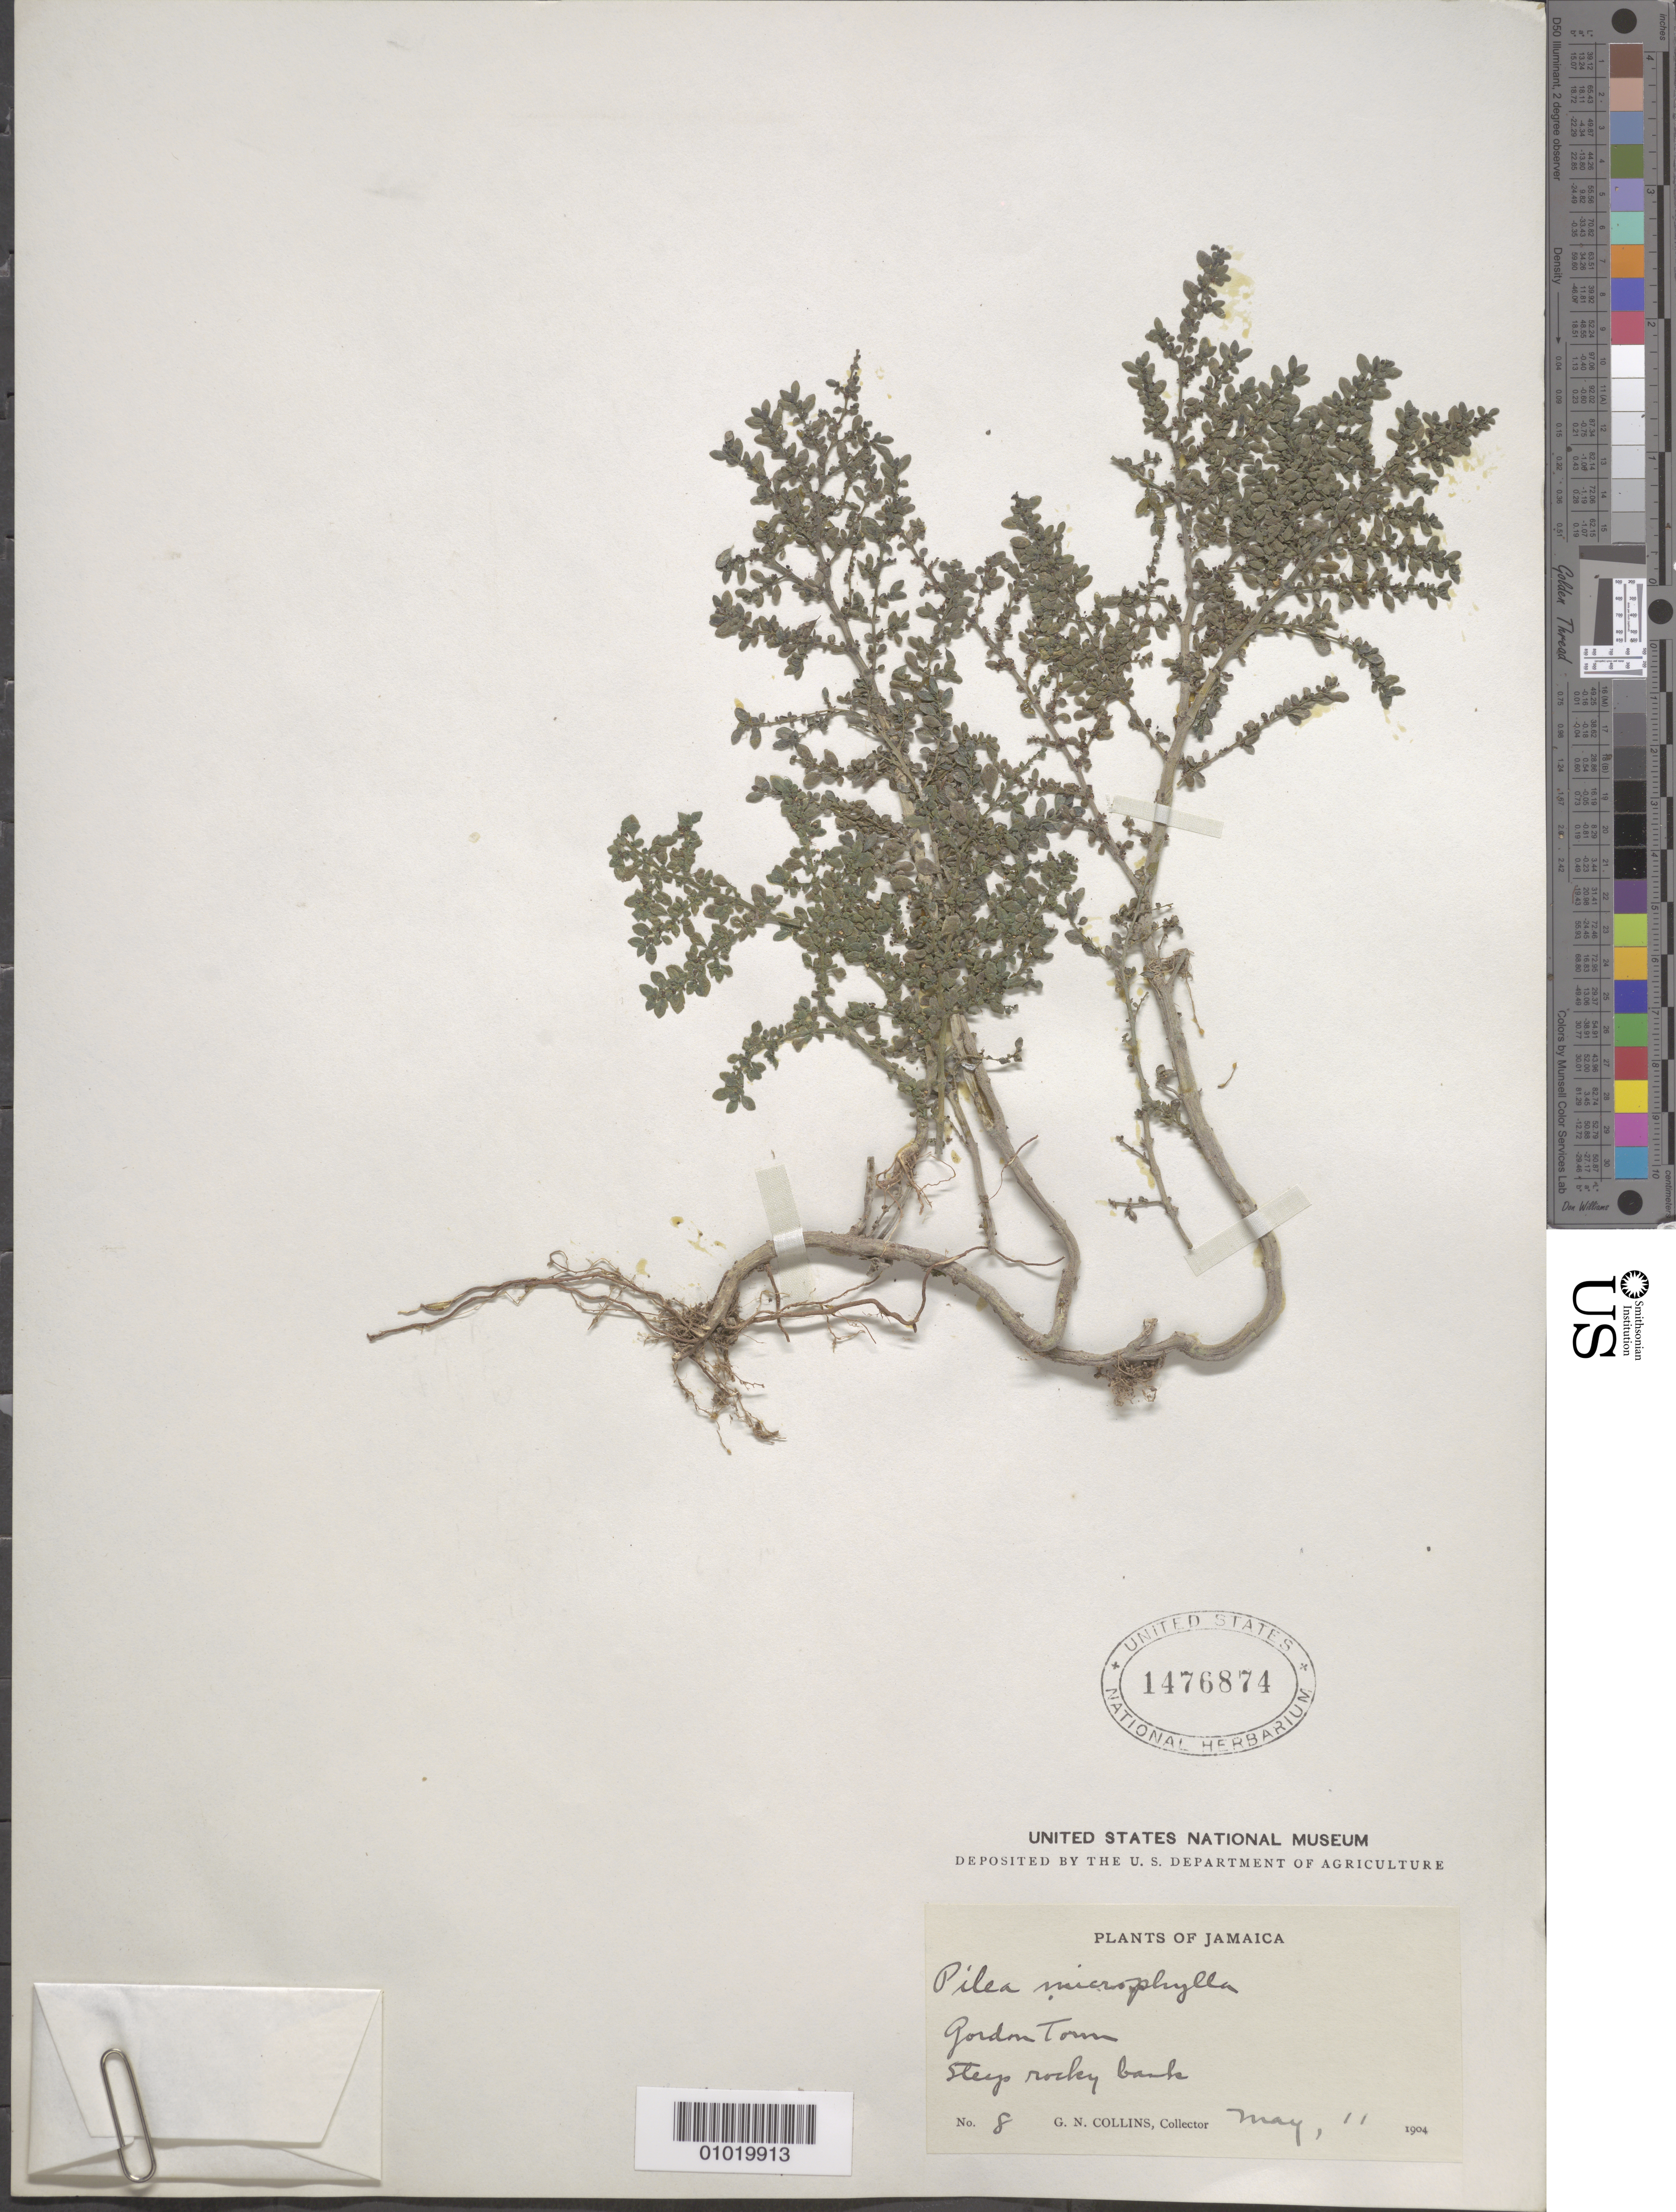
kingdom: Plantae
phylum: Tracheophyta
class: Magnoliopsida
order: Rosales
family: Urticaceae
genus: Pilea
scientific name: Pilea microphylla var. microphylla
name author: (L.) Liebm.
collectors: G. Collins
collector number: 8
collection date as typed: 11 May 1904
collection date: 1904-05-11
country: Jamaica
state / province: Saint Andrew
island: Jamaica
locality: Gordon Town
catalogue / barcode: US 1476874